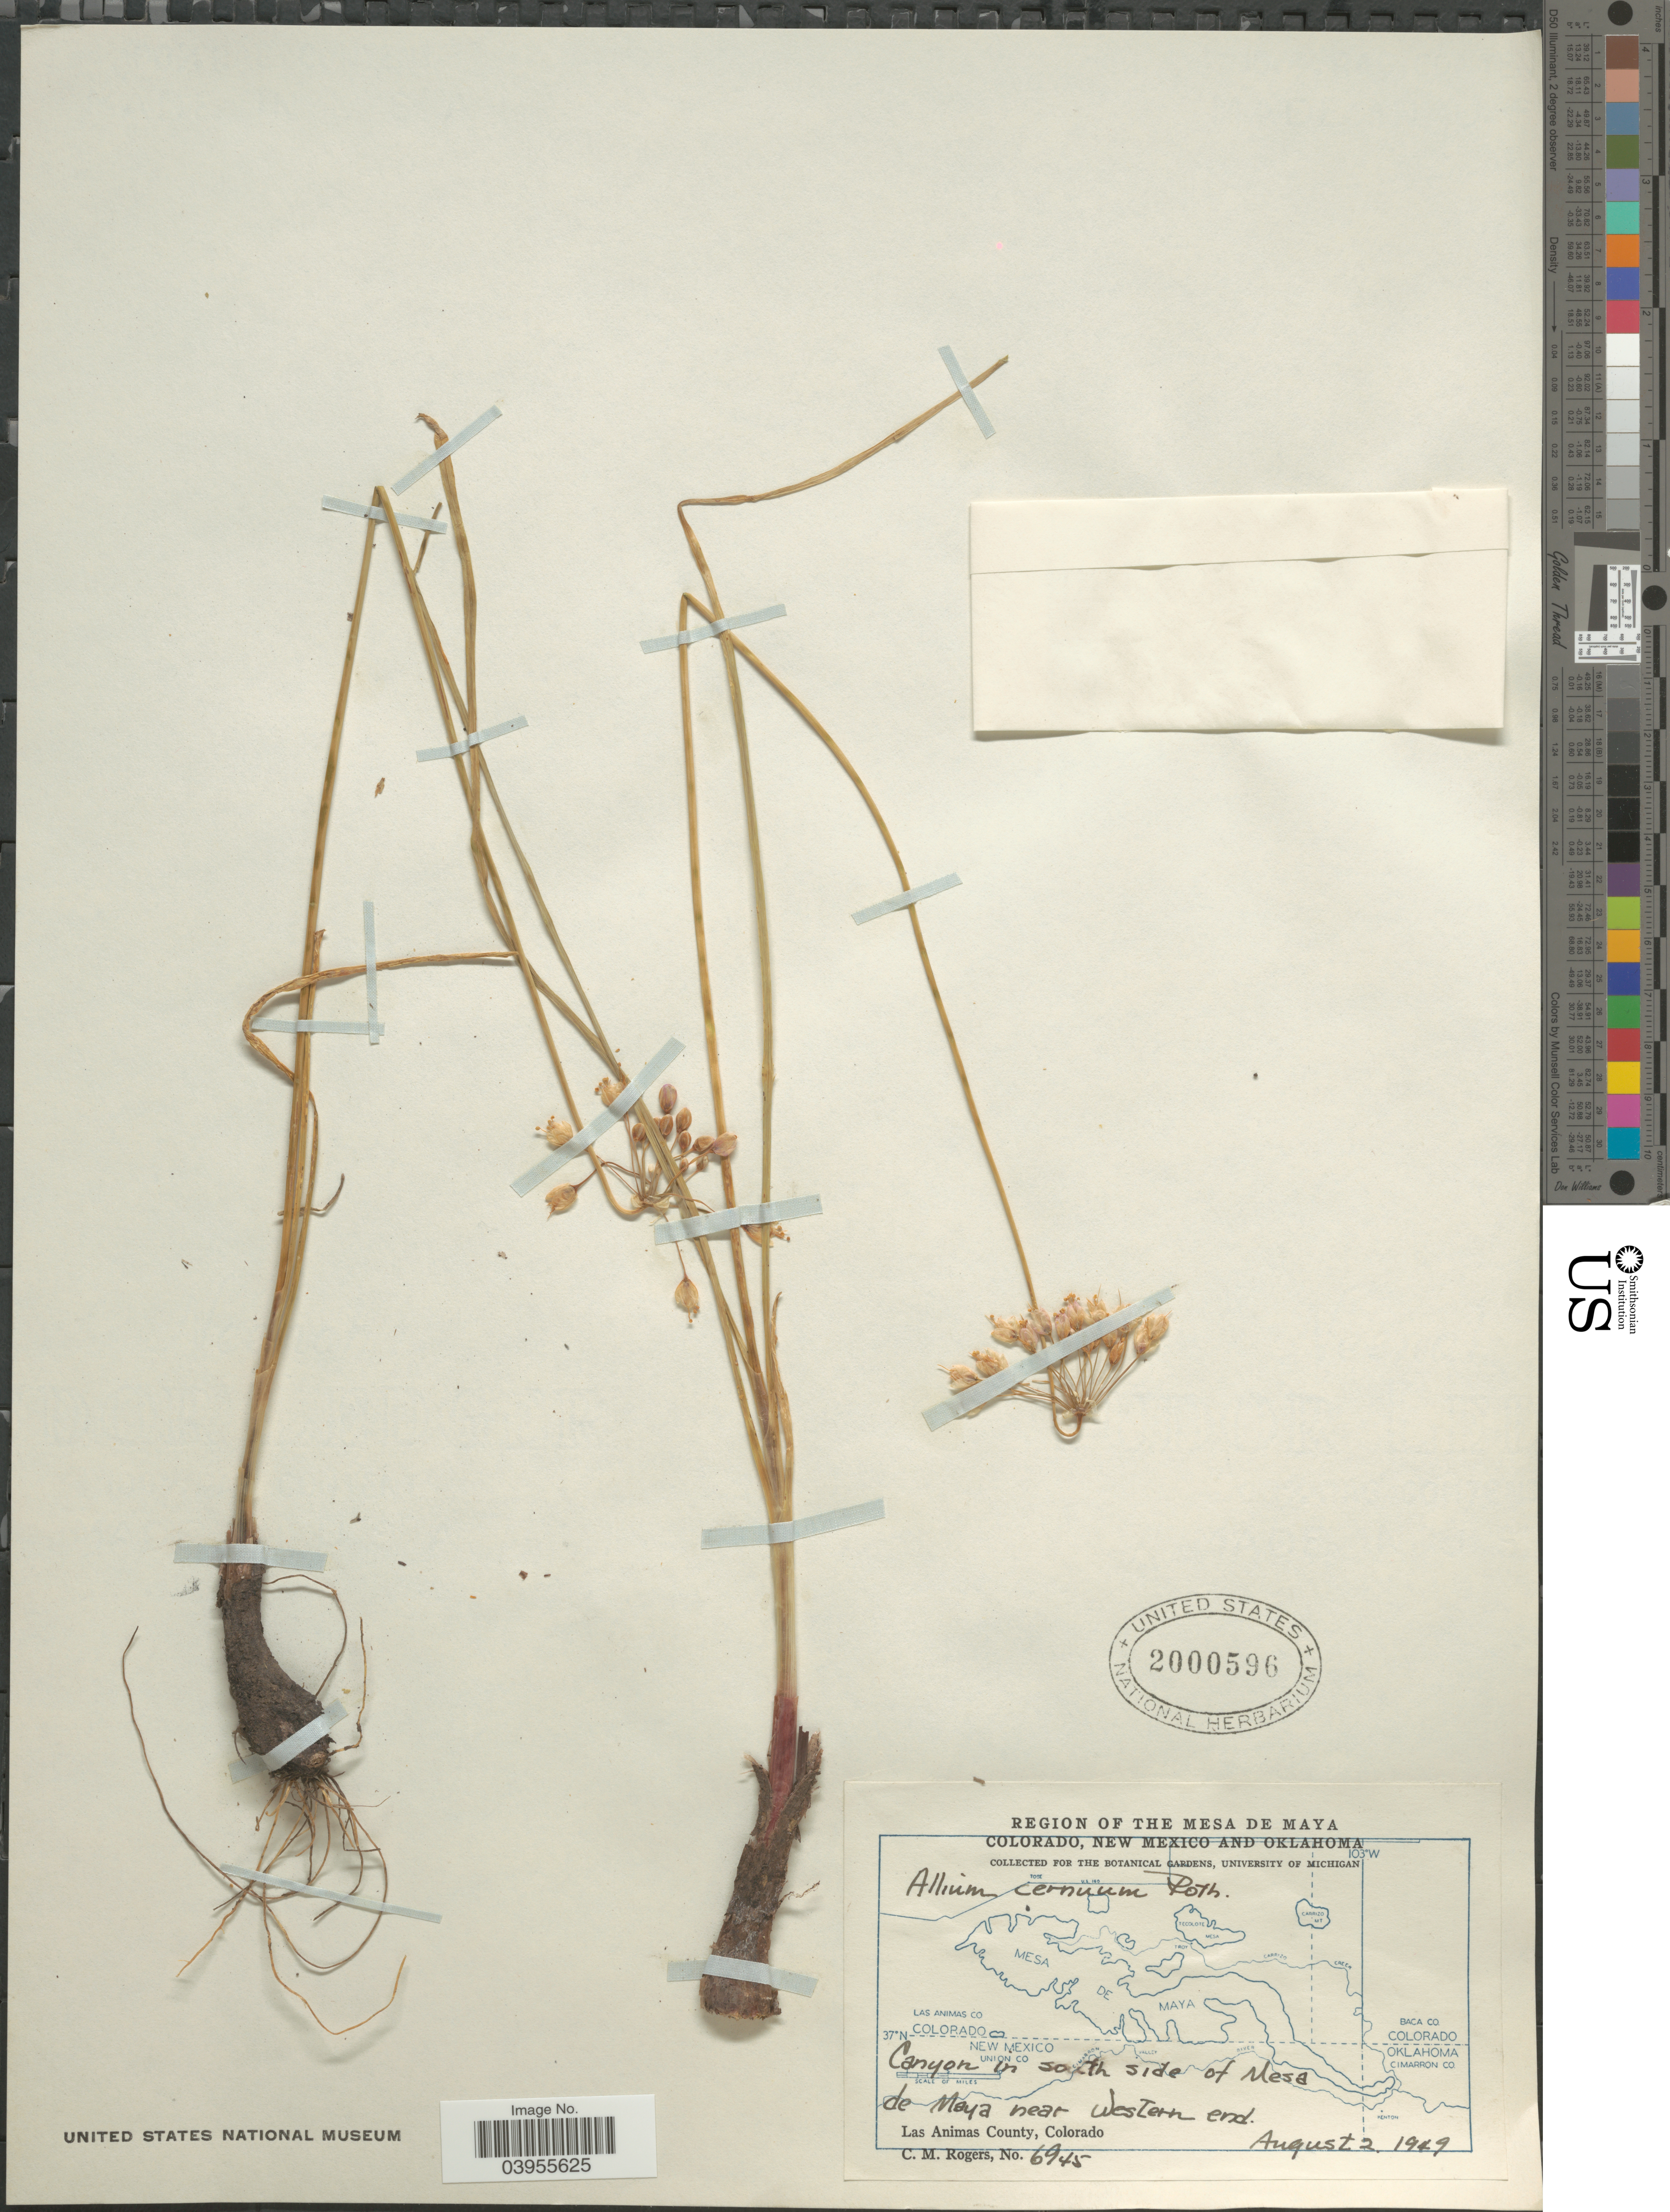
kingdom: Plantae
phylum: Tracheophyta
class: Liliopsida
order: Asparagales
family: Amaryllidaceae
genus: Allium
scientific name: Allium cernuum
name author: Roth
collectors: C. M. Rogers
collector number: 6945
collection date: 1949-08-02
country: United States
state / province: Colorado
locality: The Mesa de Maya. Canyon in south side of Mesa de Maya near Western end. Las Animas County.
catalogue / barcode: US 2000596